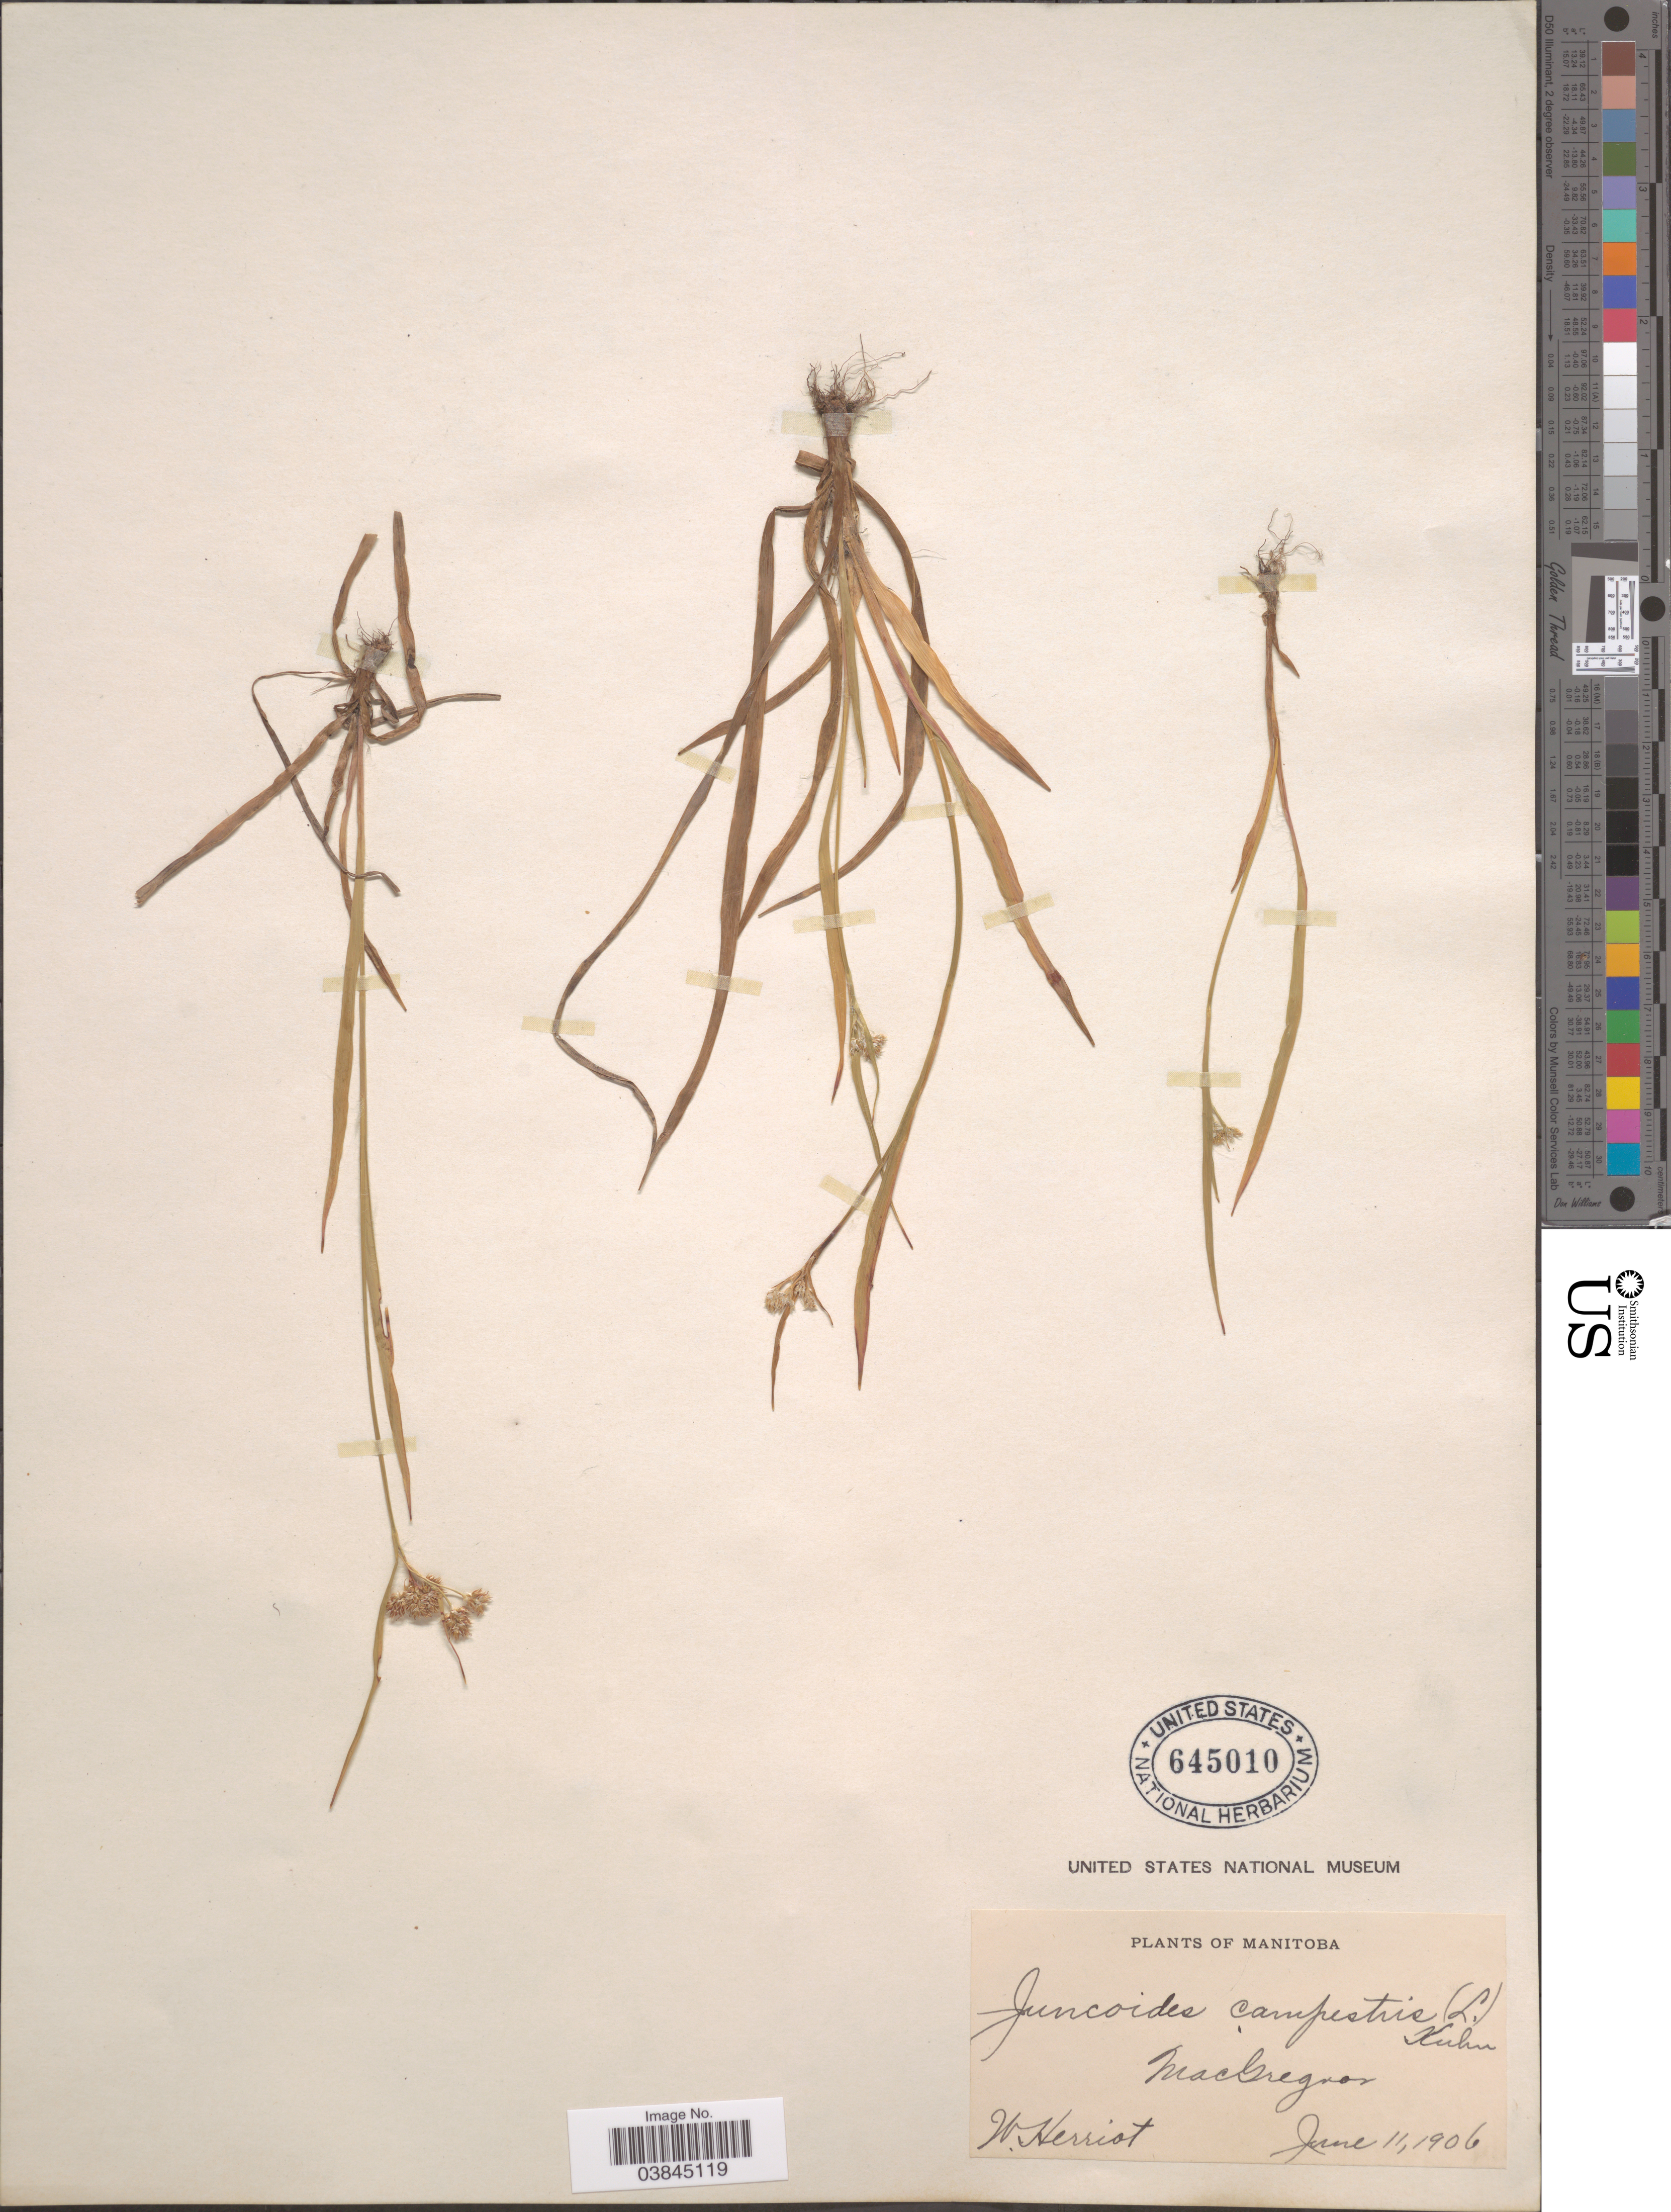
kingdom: Plantae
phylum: Tracheophyta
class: Liliopsida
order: Poales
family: Juncaceae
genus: Luzula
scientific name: Luzula campestris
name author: (L.) DC.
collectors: W. Herriot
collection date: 1906-06-11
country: Canada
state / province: Manitoba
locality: MacGregor.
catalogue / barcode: US 645010